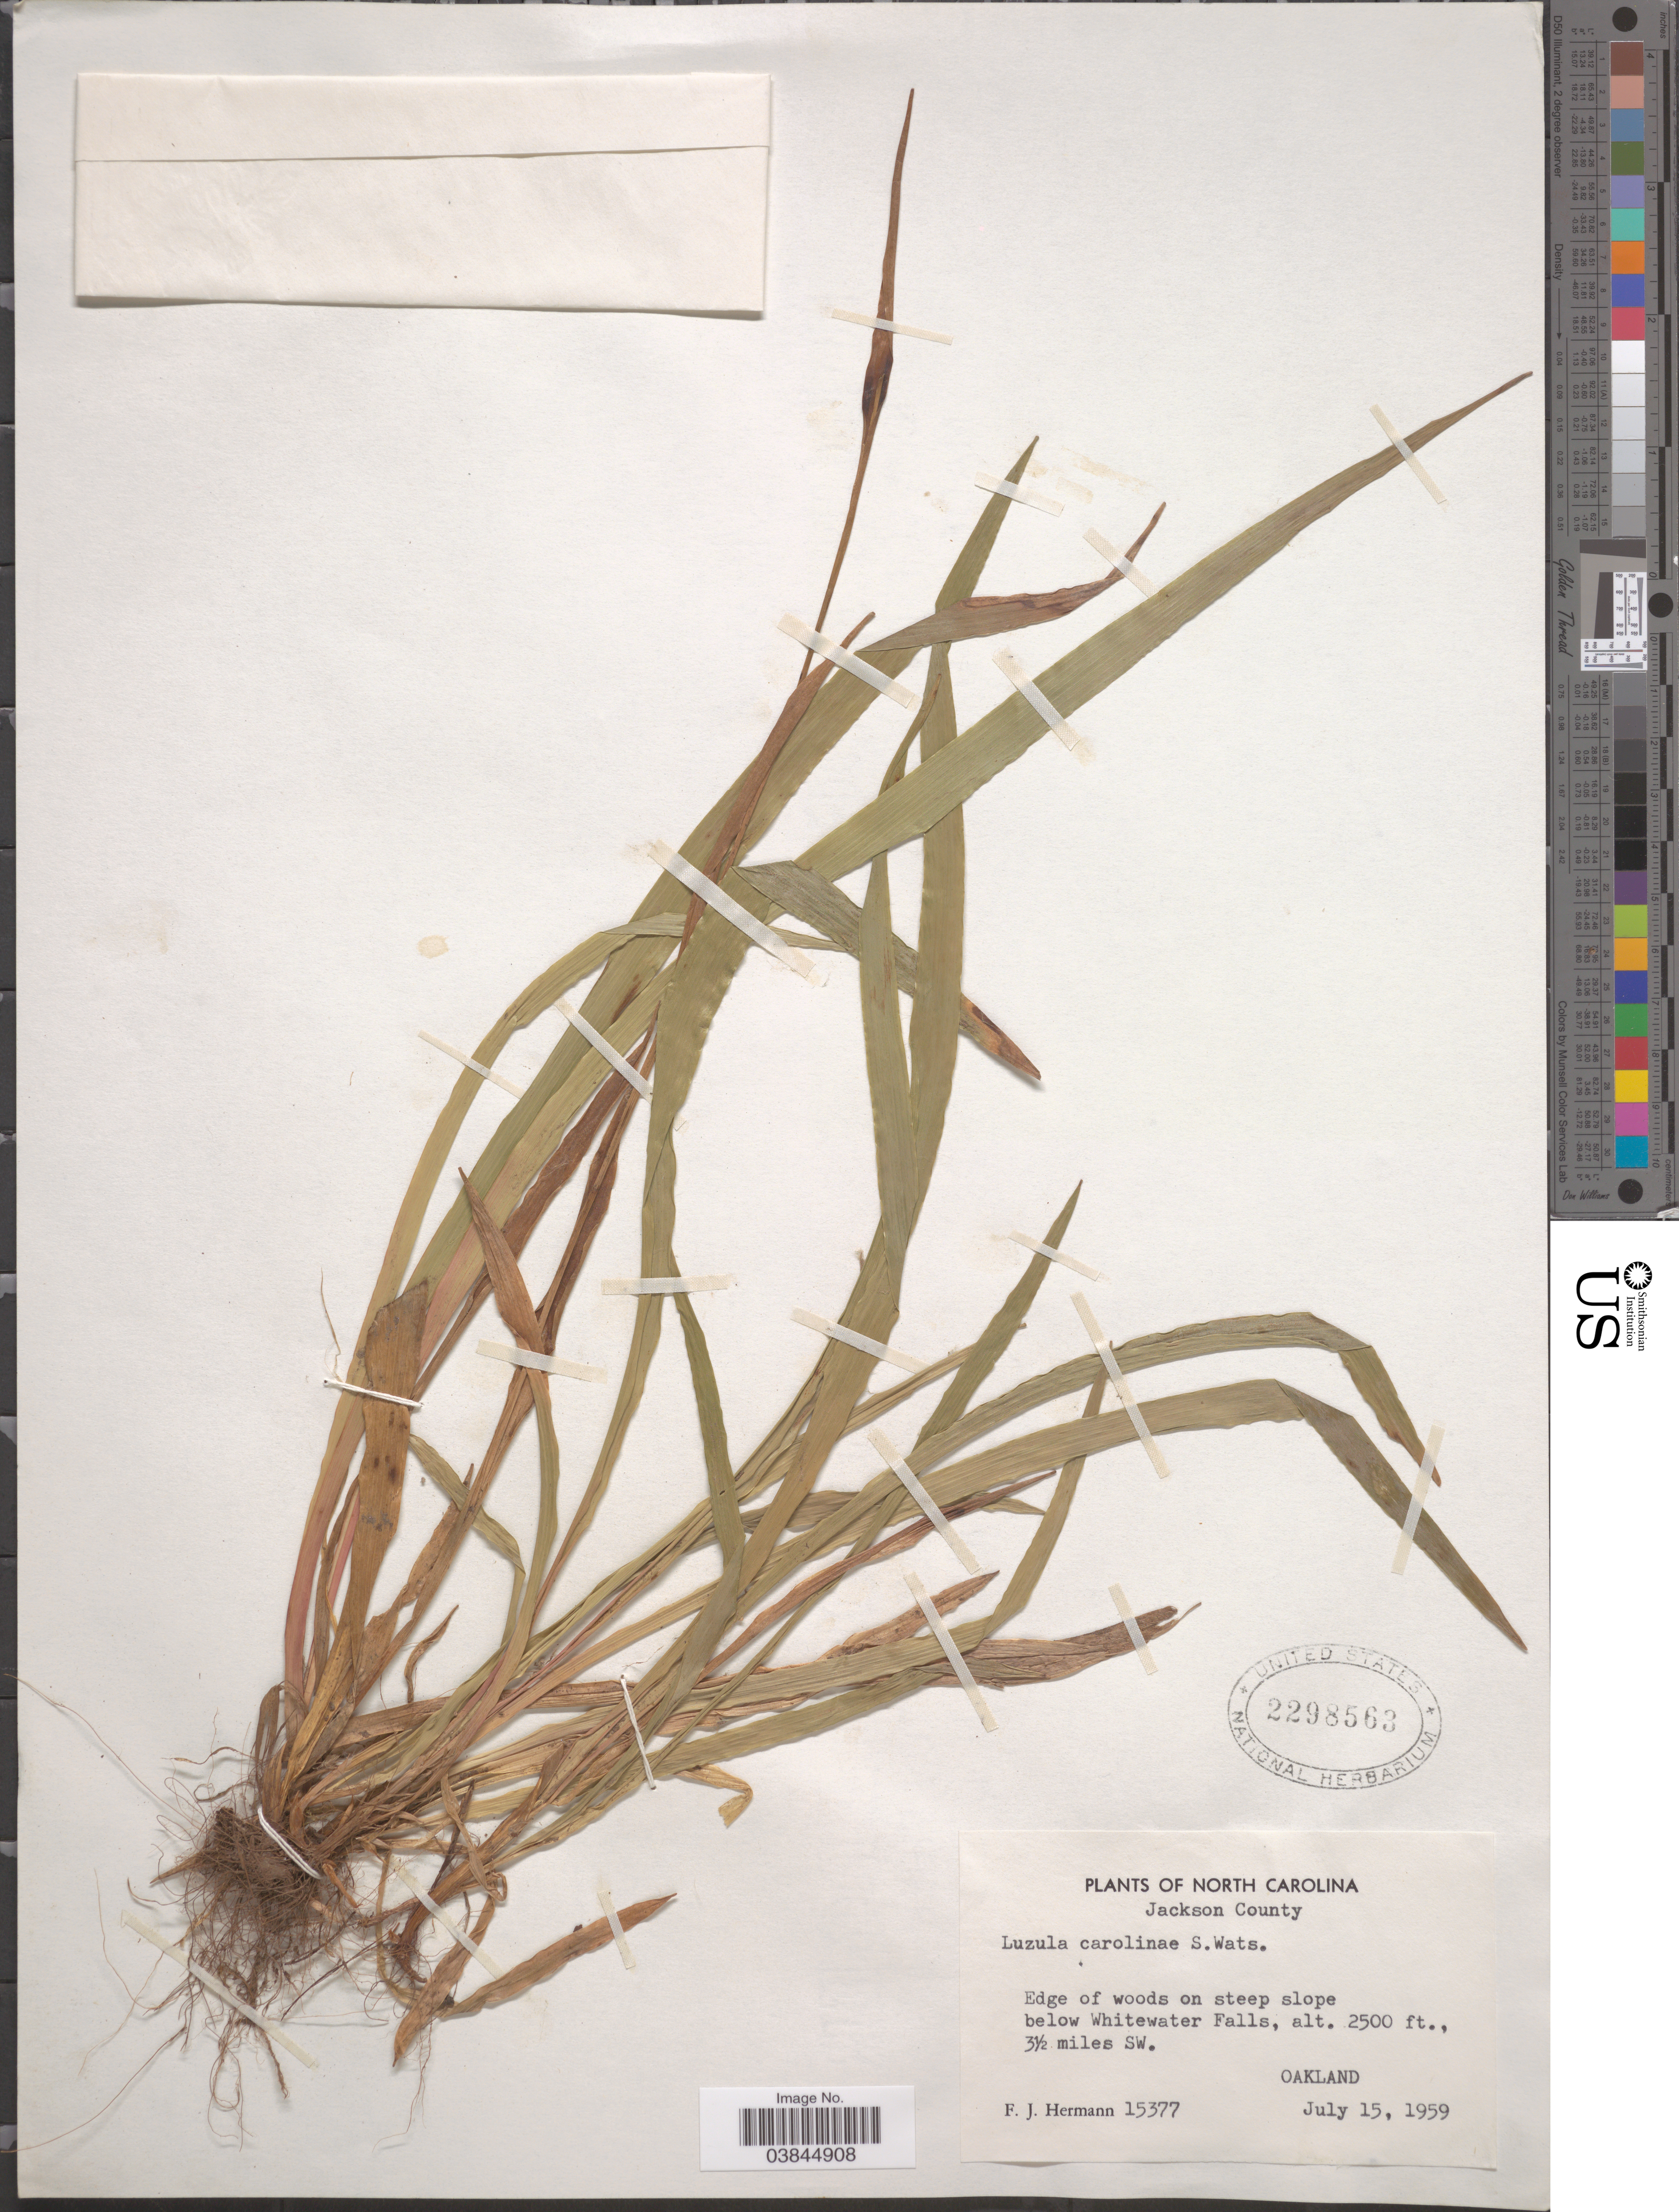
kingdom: Plantae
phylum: Tracheophyta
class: Liliopsida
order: Poales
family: Juncaceae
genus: Luzula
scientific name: Luzula acuminata var. carolinae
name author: (S. Watson) Fernald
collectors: F. J. Hermann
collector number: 15377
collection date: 1959-07-15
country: United States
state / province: North Carolina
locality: Jackson County. Below Whitewater Falls, 3½ miles SW. Oakland.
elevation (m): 762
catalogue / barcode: US 2298563